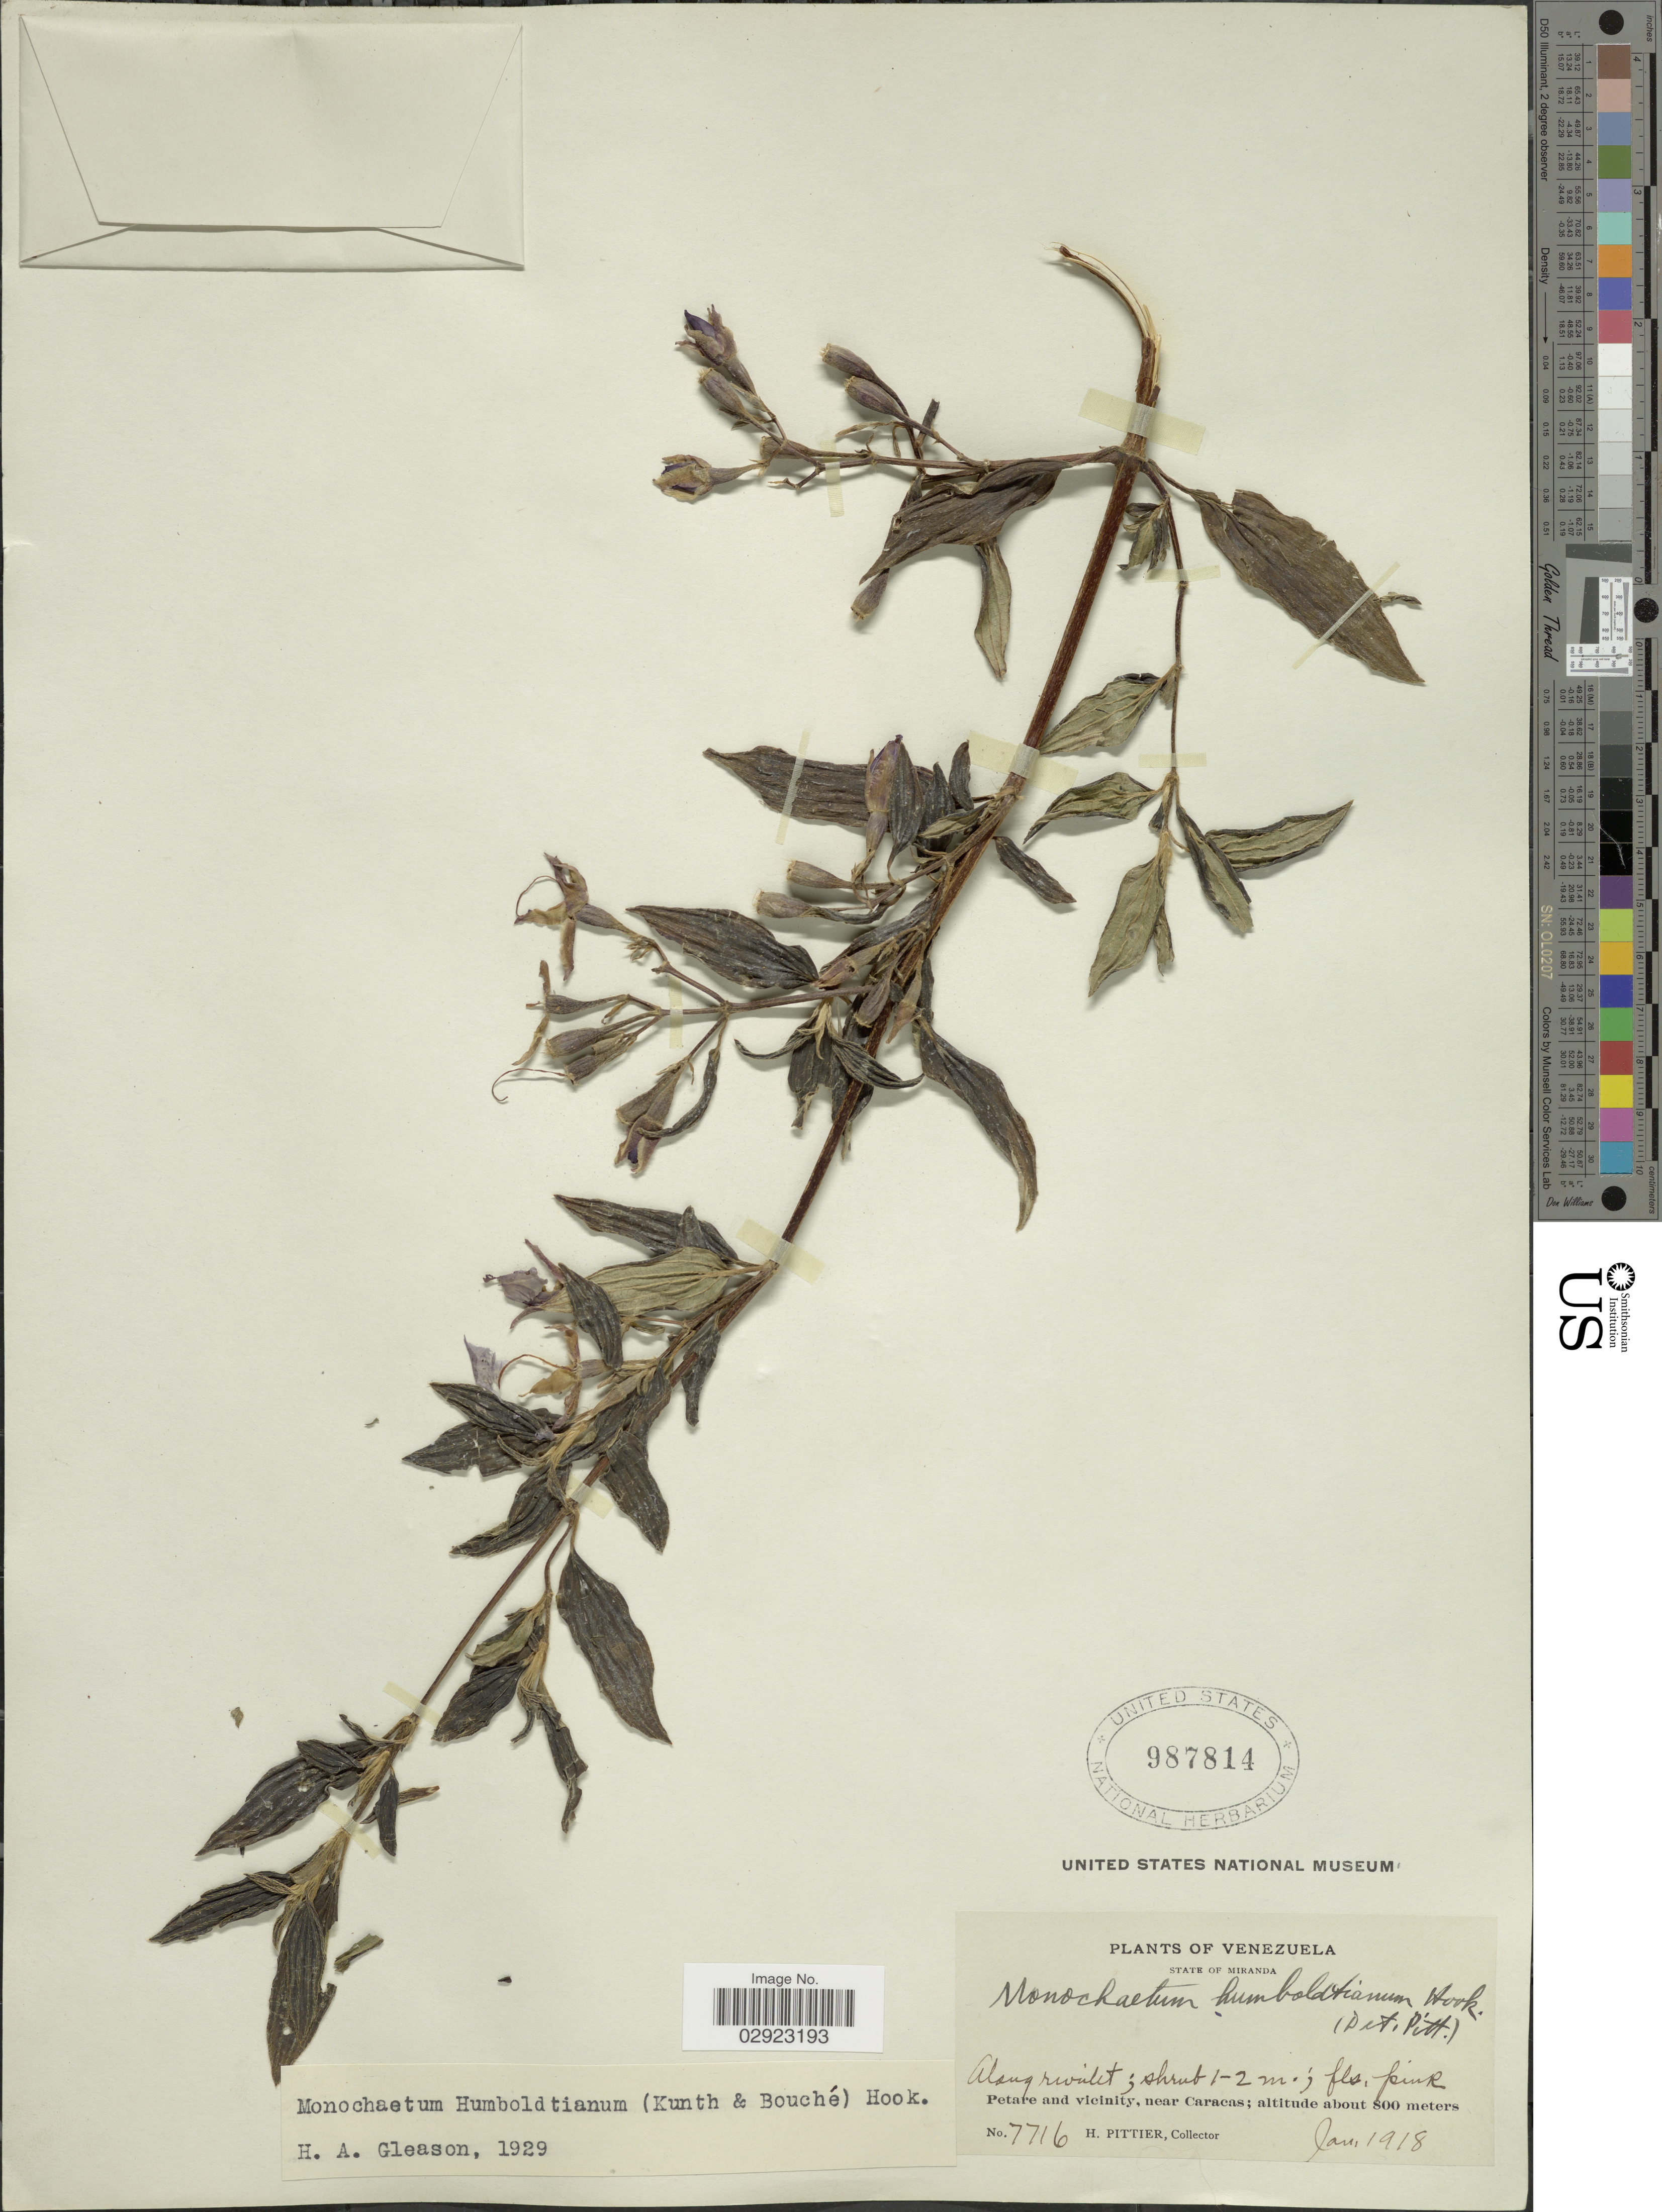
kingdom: Plantae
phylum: Tracheophyta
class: Magnoliopsida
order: Myrtales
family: Melastomataceae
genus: Monochaetum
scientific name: Monochaetum humboldtianum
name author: Kunth ex Walp.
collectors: H. F. Pittier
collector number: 7716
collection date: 1918-01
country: Venezuela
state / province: Miranda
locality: Petare and vicinity, near Caracas.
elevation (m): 800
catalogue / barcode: US 987814